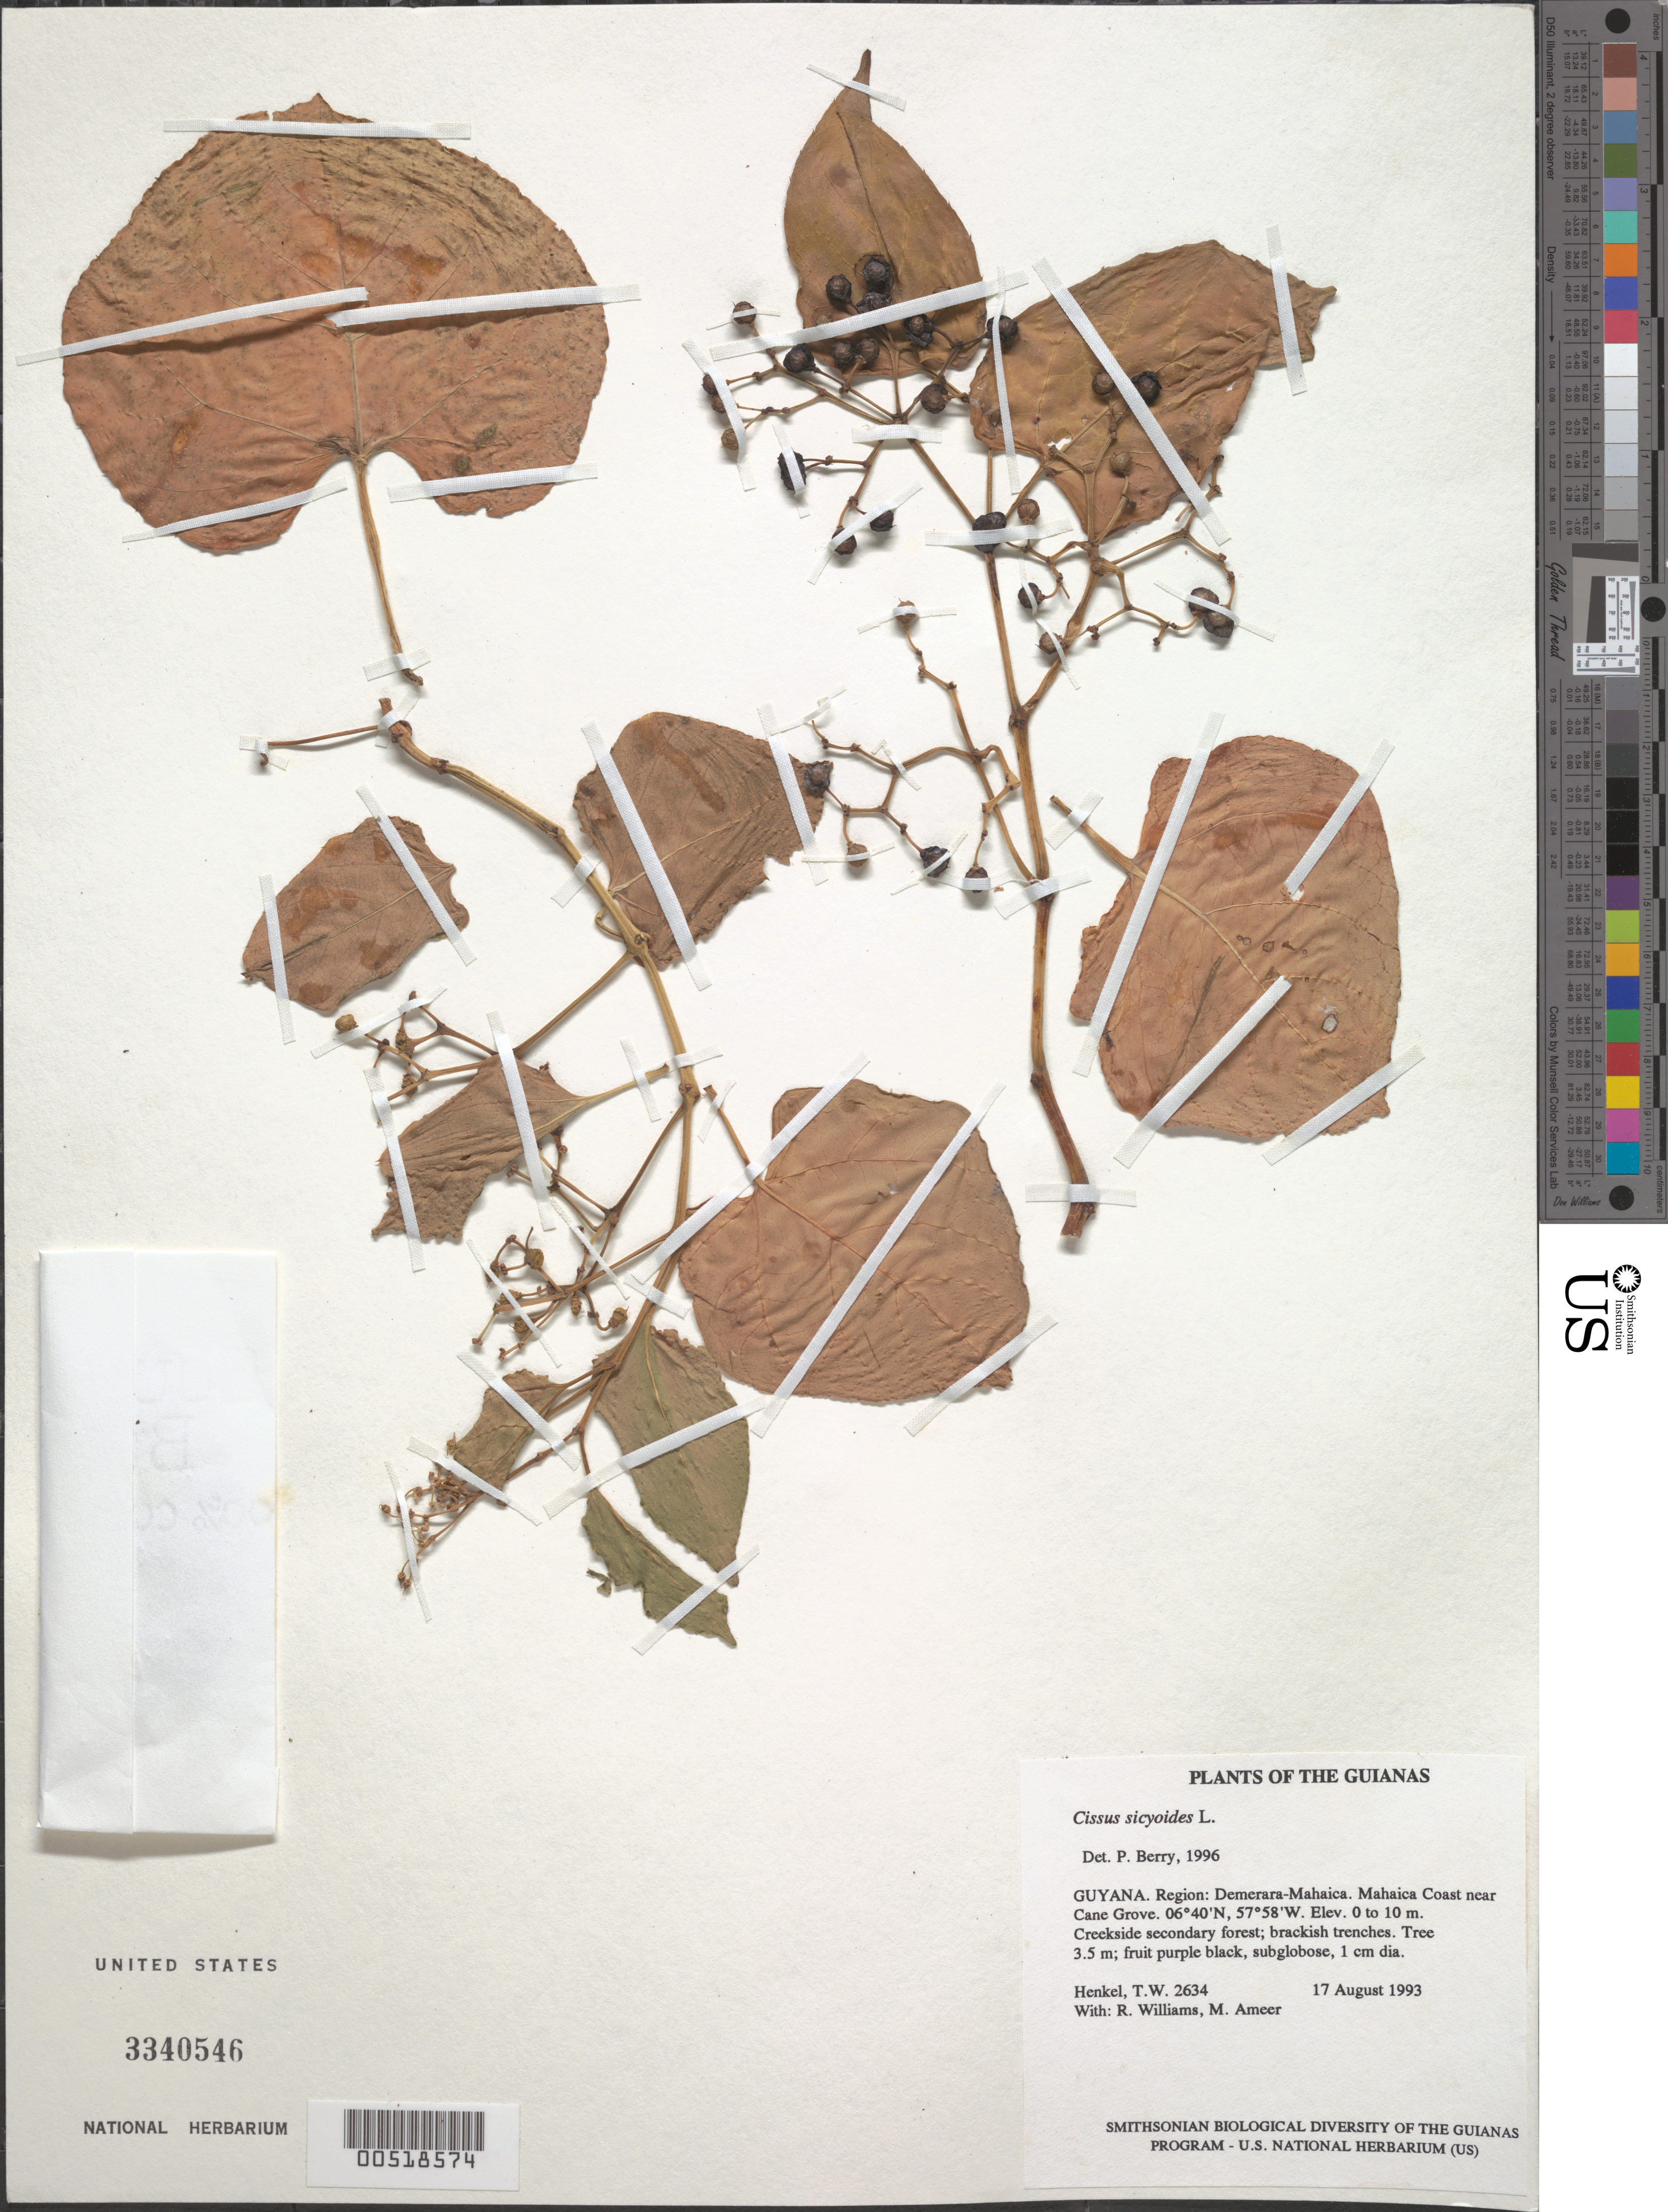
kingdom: Plantae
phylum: Tracheophyta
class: Magnoliopsida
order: Vitales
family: Vitaceae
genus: Cissus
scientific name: Cissus sicyoides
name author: L.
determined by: Berry, P. E., (WIS), University of Wisconsin - Madison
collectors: T. Henkel, R. Williams & M. Ameer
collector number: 2634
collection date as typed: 17 August 1993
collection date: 1993-08-17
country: Guyana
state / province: Demerara-Mahaica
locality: Mahaica Coast near Cane Grove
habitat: Creekside secondary forest; brackish trenches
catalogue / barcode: US 3340546